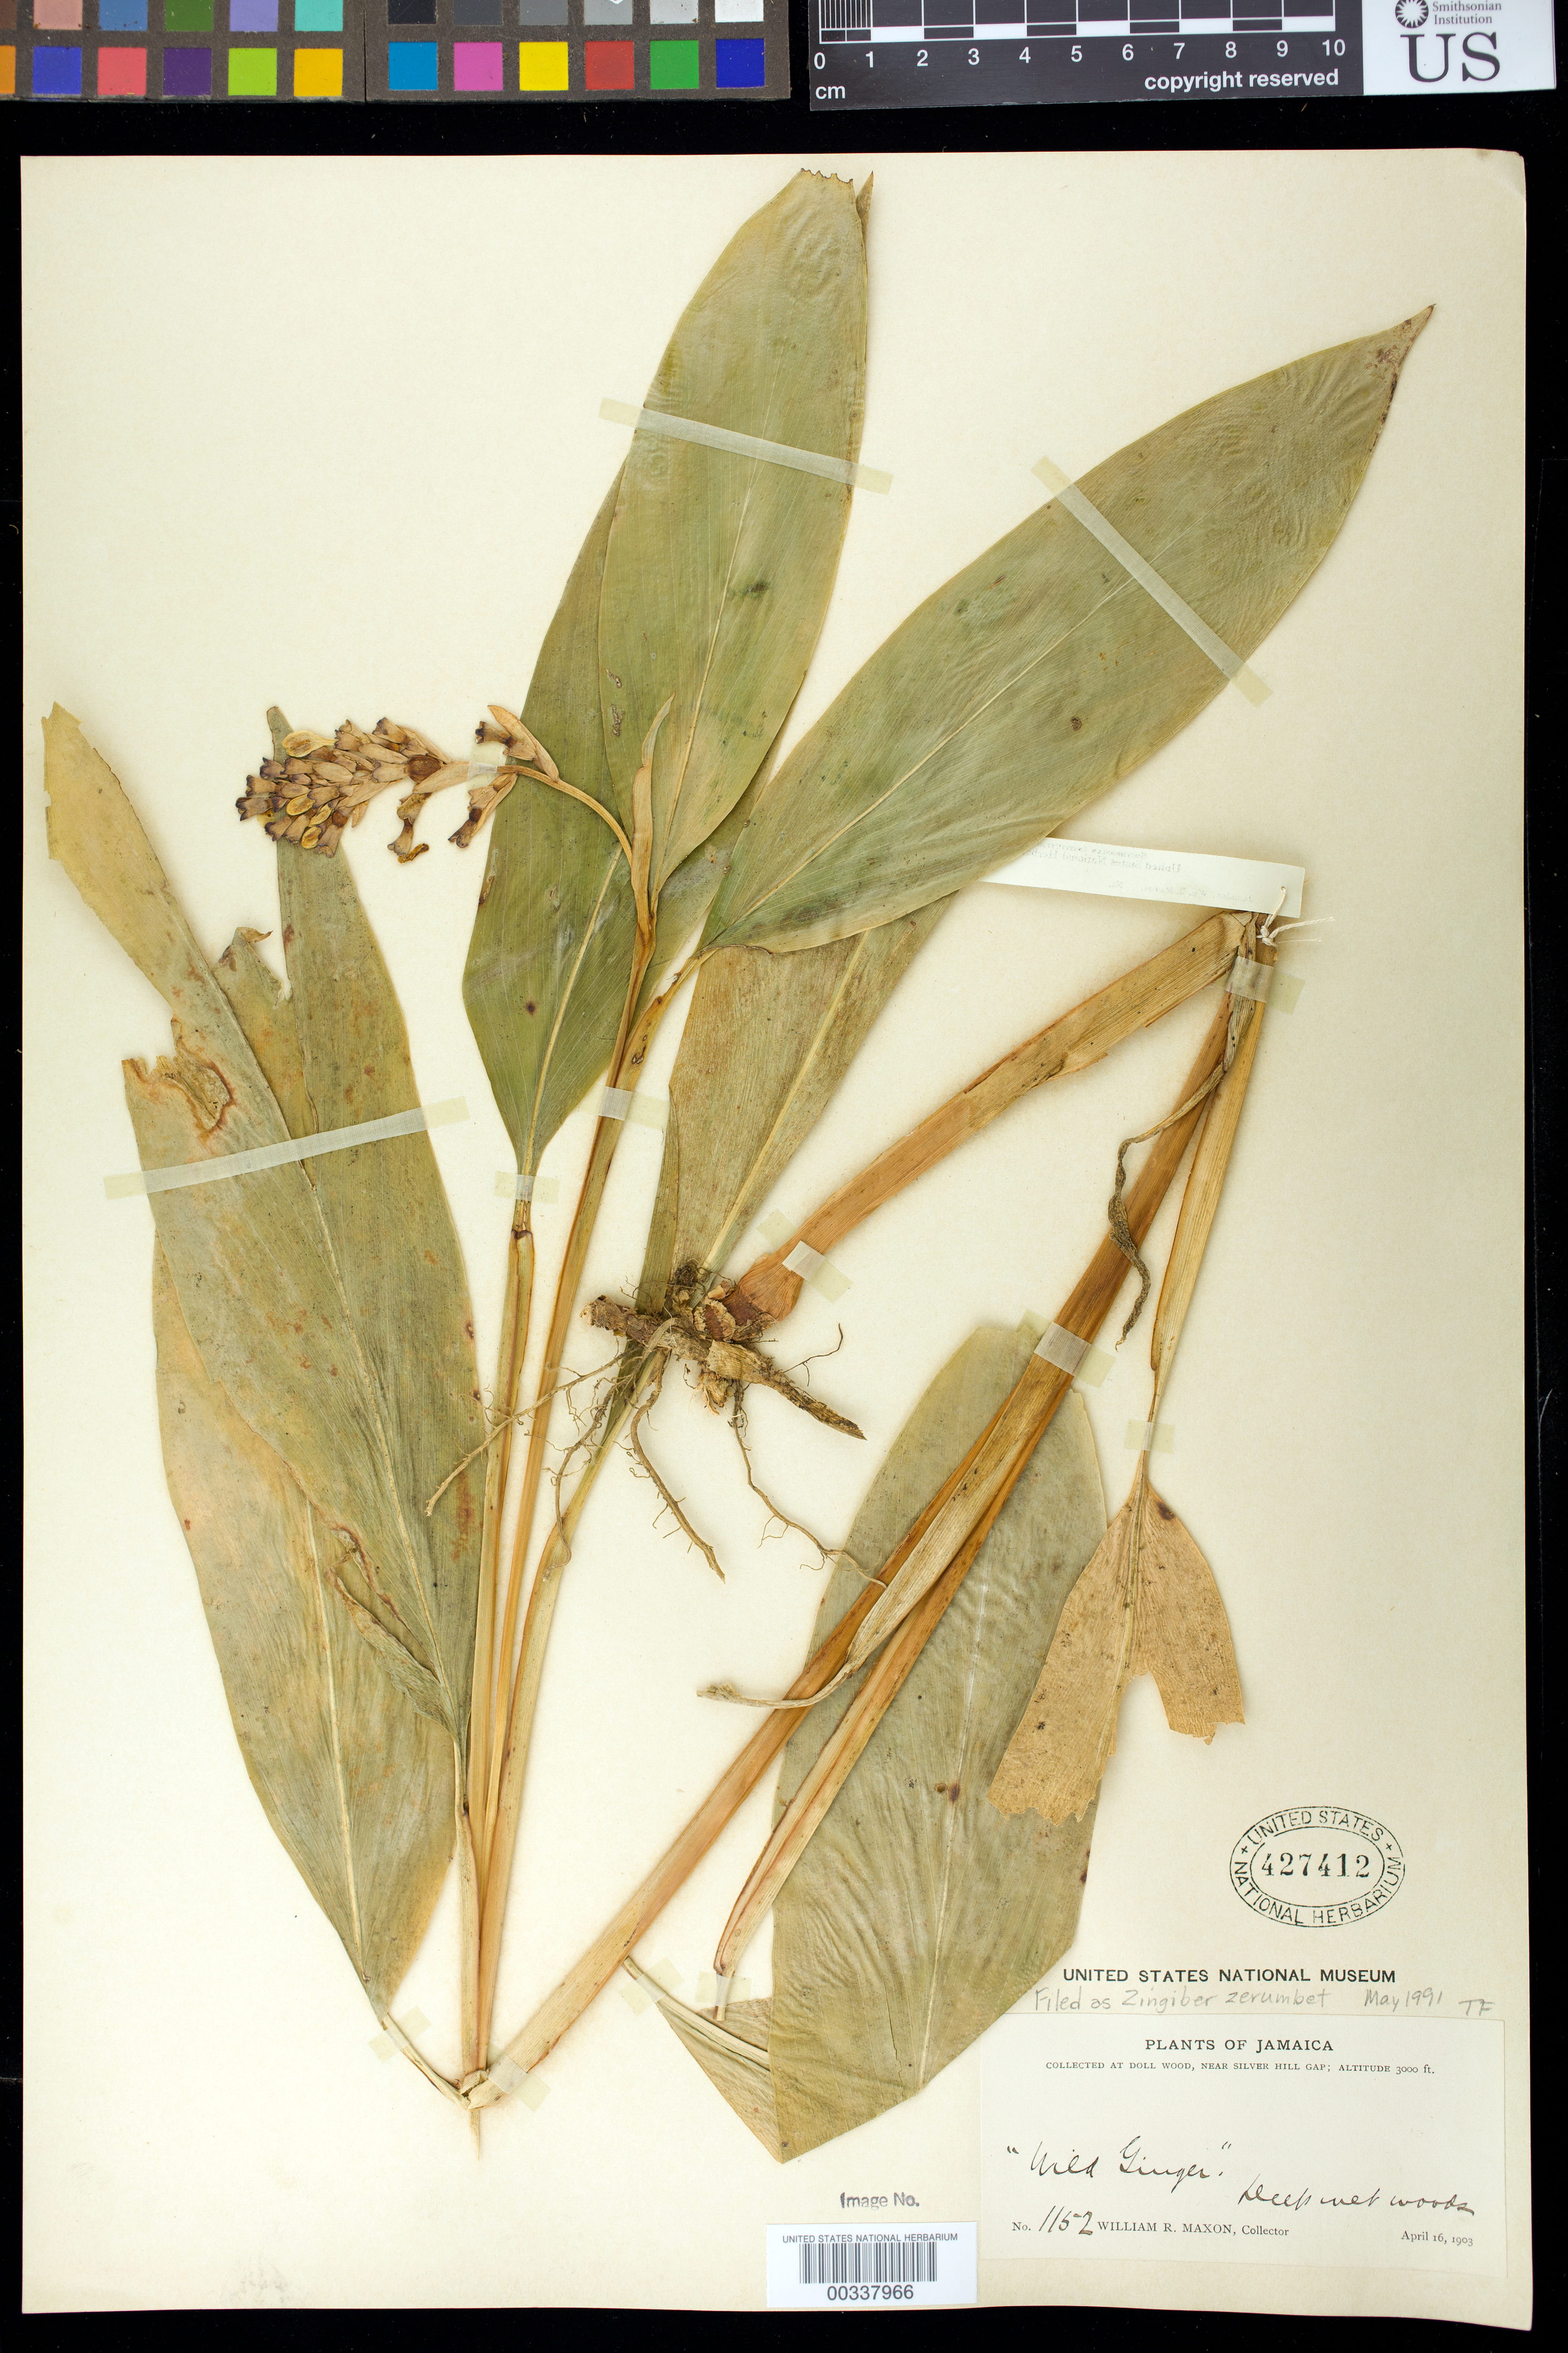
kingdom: Plantae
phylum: Tracheophyta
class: Liliopsida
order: Zingiberales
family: Zingiberaceae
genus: Zingiber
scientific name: Zingiber zerumbet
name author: (L.) Sm.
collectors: W. R. Maxon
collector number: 1152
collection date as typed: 16 Apr 1903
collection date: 1903-04-16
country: Jamaica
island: Greater Antilles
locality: Doll wood, near silver hill gap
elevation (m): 914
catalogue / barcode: US 427412